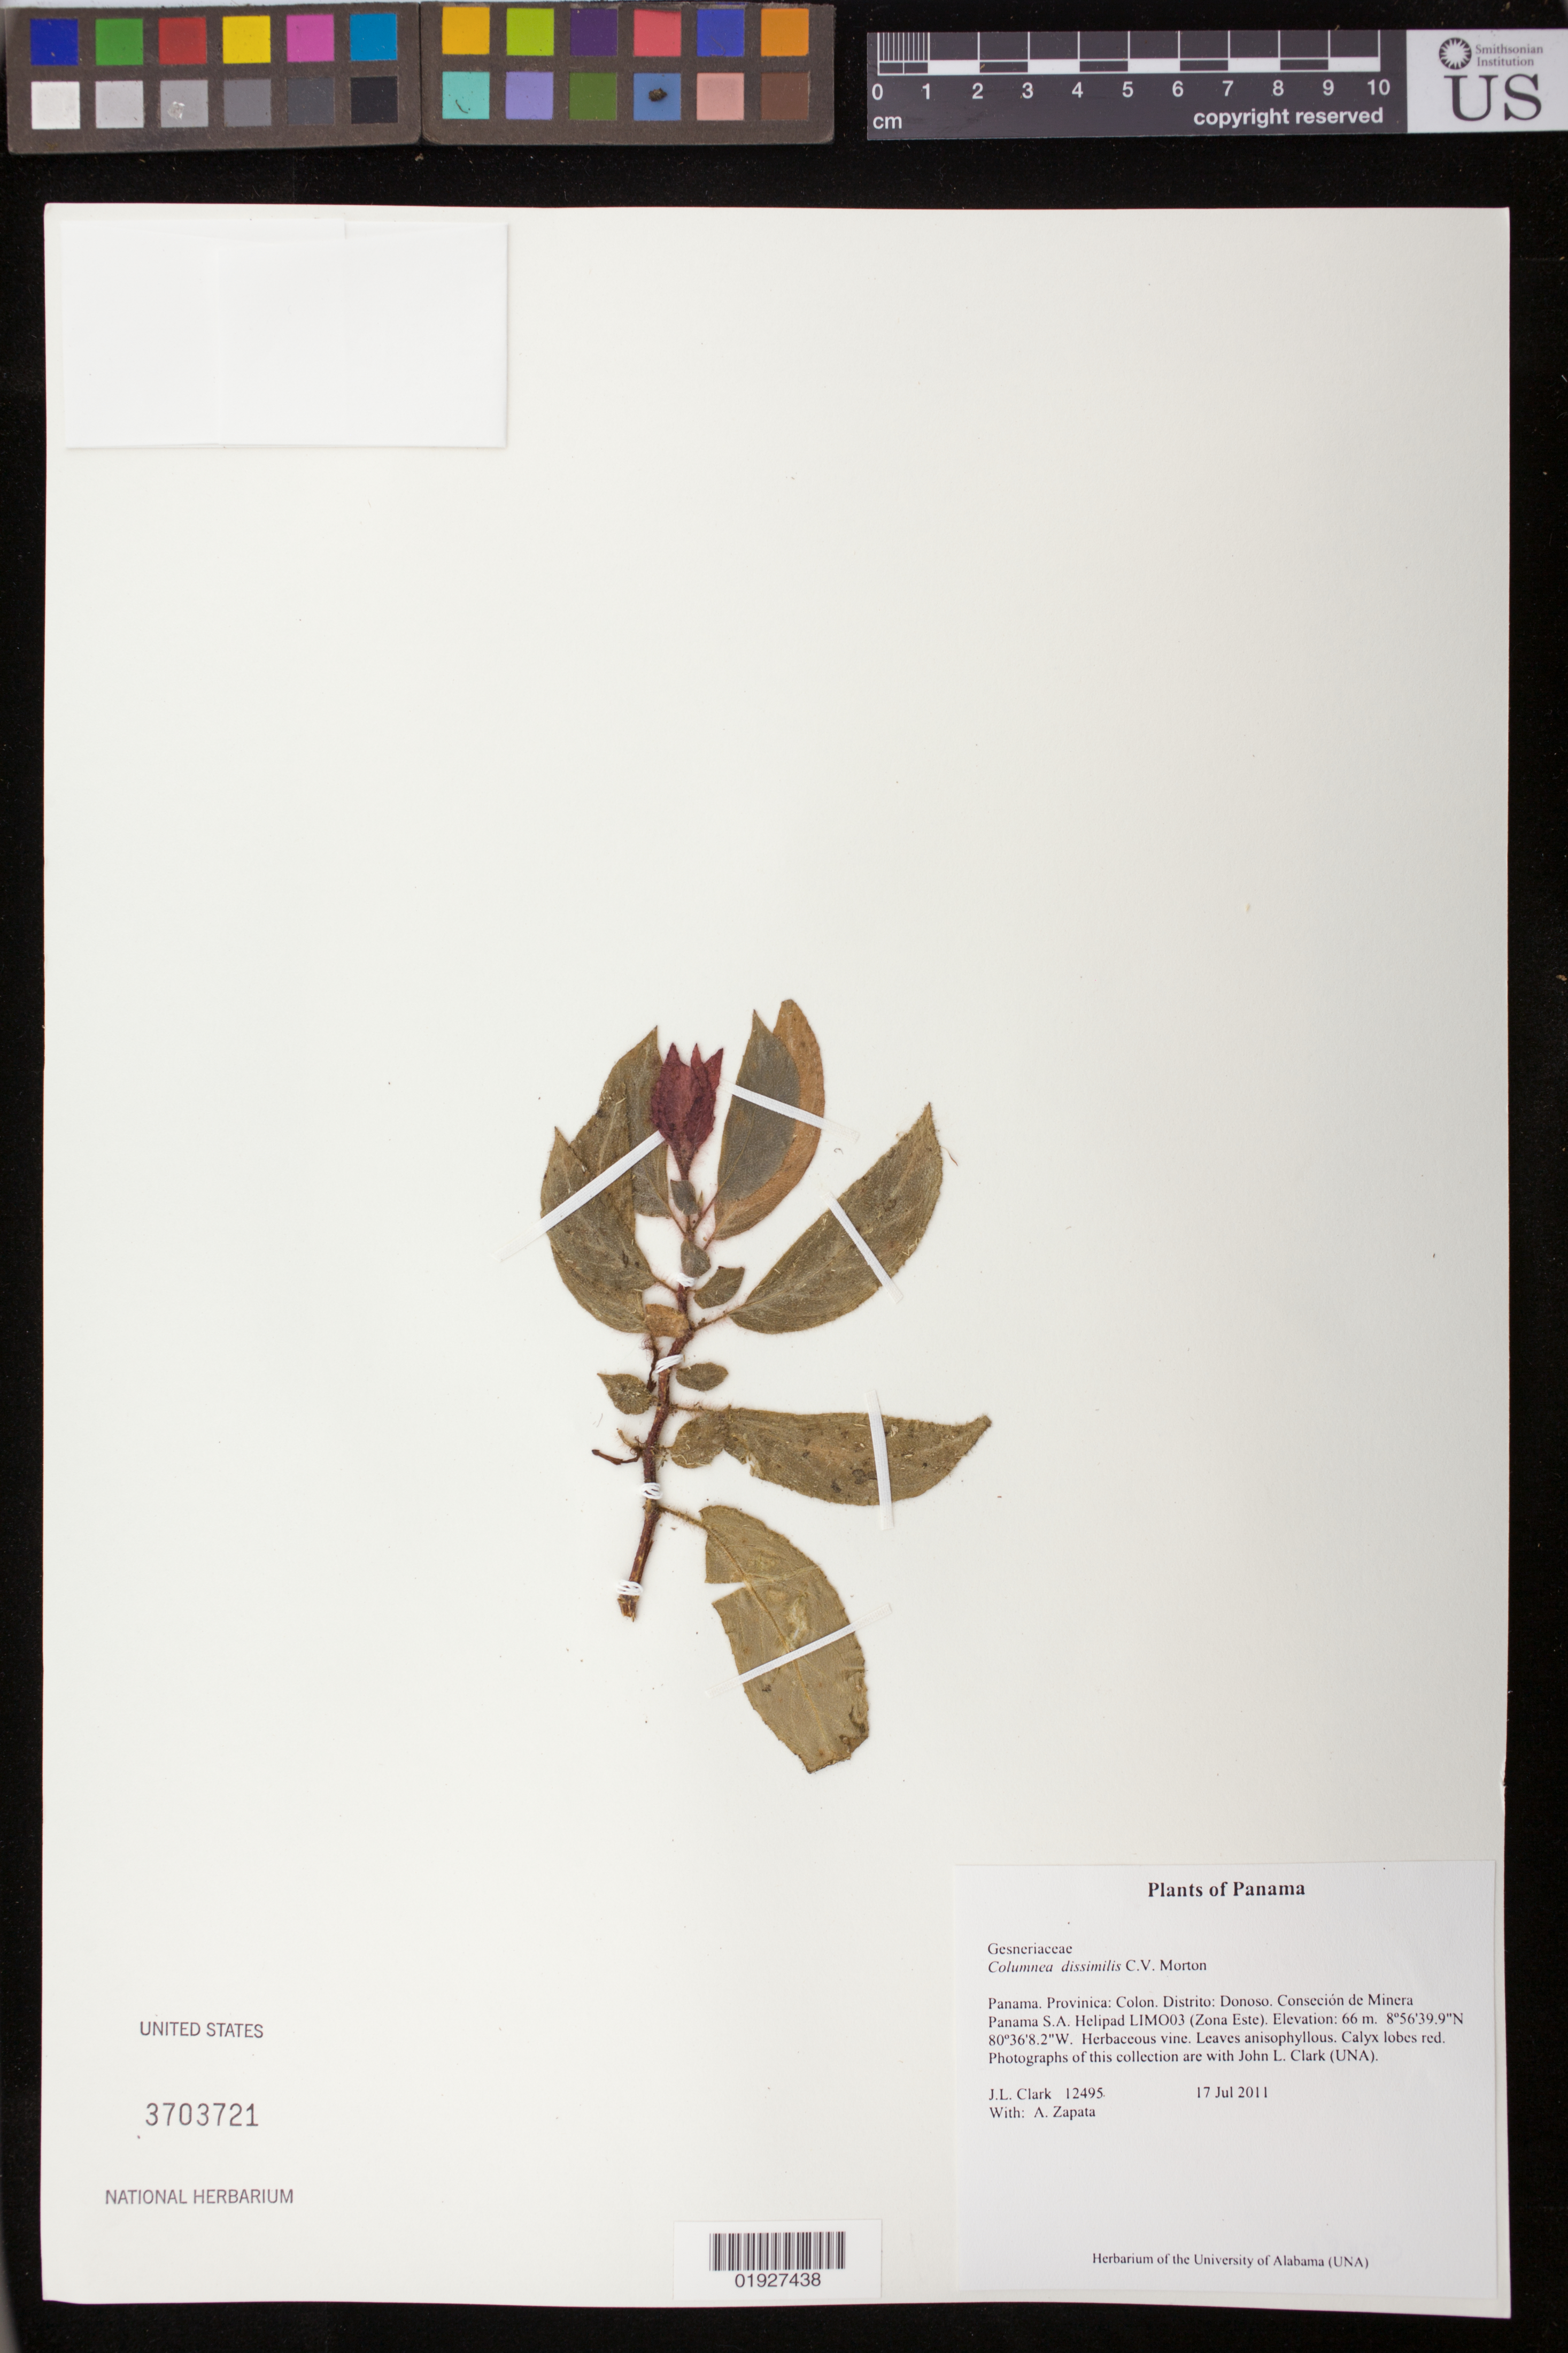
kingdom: Plantae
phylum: Tracheophyta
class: Magnoliopsida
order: Lamiales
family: Gesneriaceae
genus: Columnea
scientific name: Columnea dissimilis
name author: C.V. Morton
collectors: J. L. Clark & A. Zapata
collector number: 12495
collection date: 2011-07-17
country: Panama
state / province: Colón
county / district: Donoso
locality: Consecion de Minera Panama S.A. Helipad LIM003 (Zona Este)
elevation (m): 66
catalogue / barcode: US 3703721